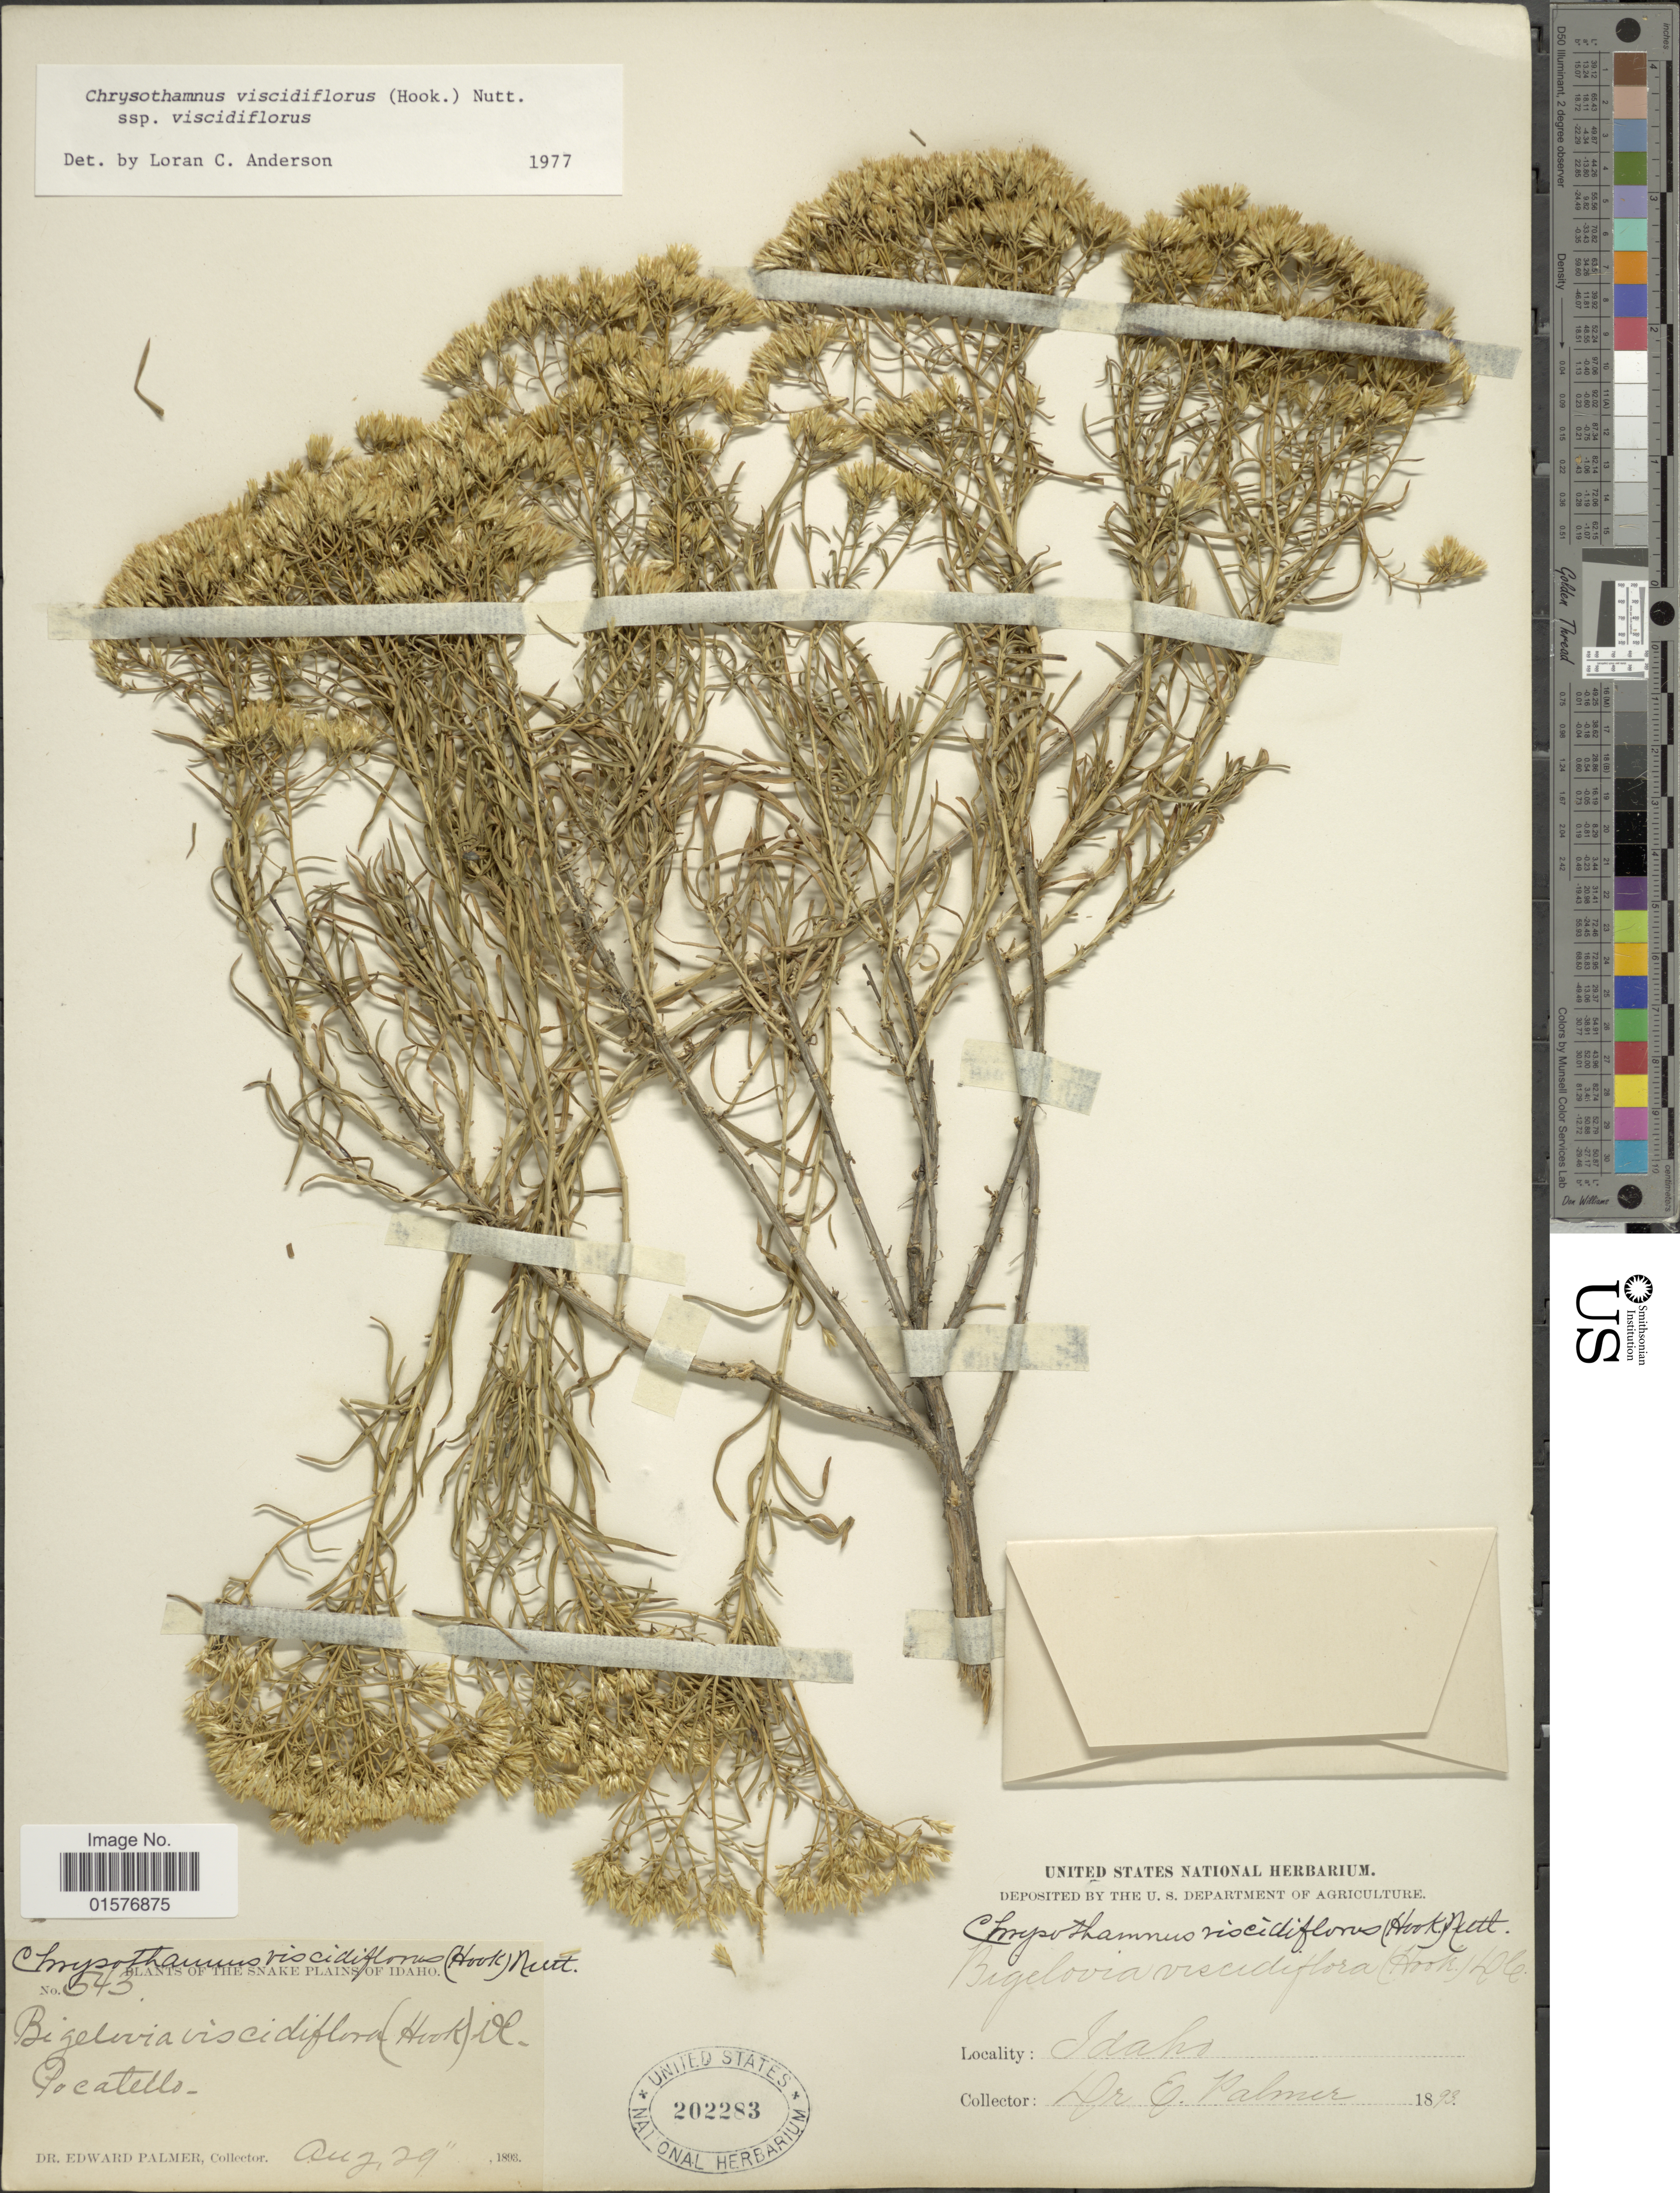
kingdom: Plantae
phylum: Tracheophyta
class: Magnoliopsida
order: Asterales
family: Asteraceae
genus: Chrysothamnus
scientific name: Chrysothamnus viscidiflorus subsp. viscidiflorus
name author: (Hook.) Nutt.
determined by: Urbatsch, Lowell E., Curator (LSU), Louisiana State University (UNITED STATES)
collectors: E. Palmer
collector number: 543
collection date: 1893-08-29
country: United States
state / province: Idaho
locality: Pocatello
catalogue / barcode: US 202283